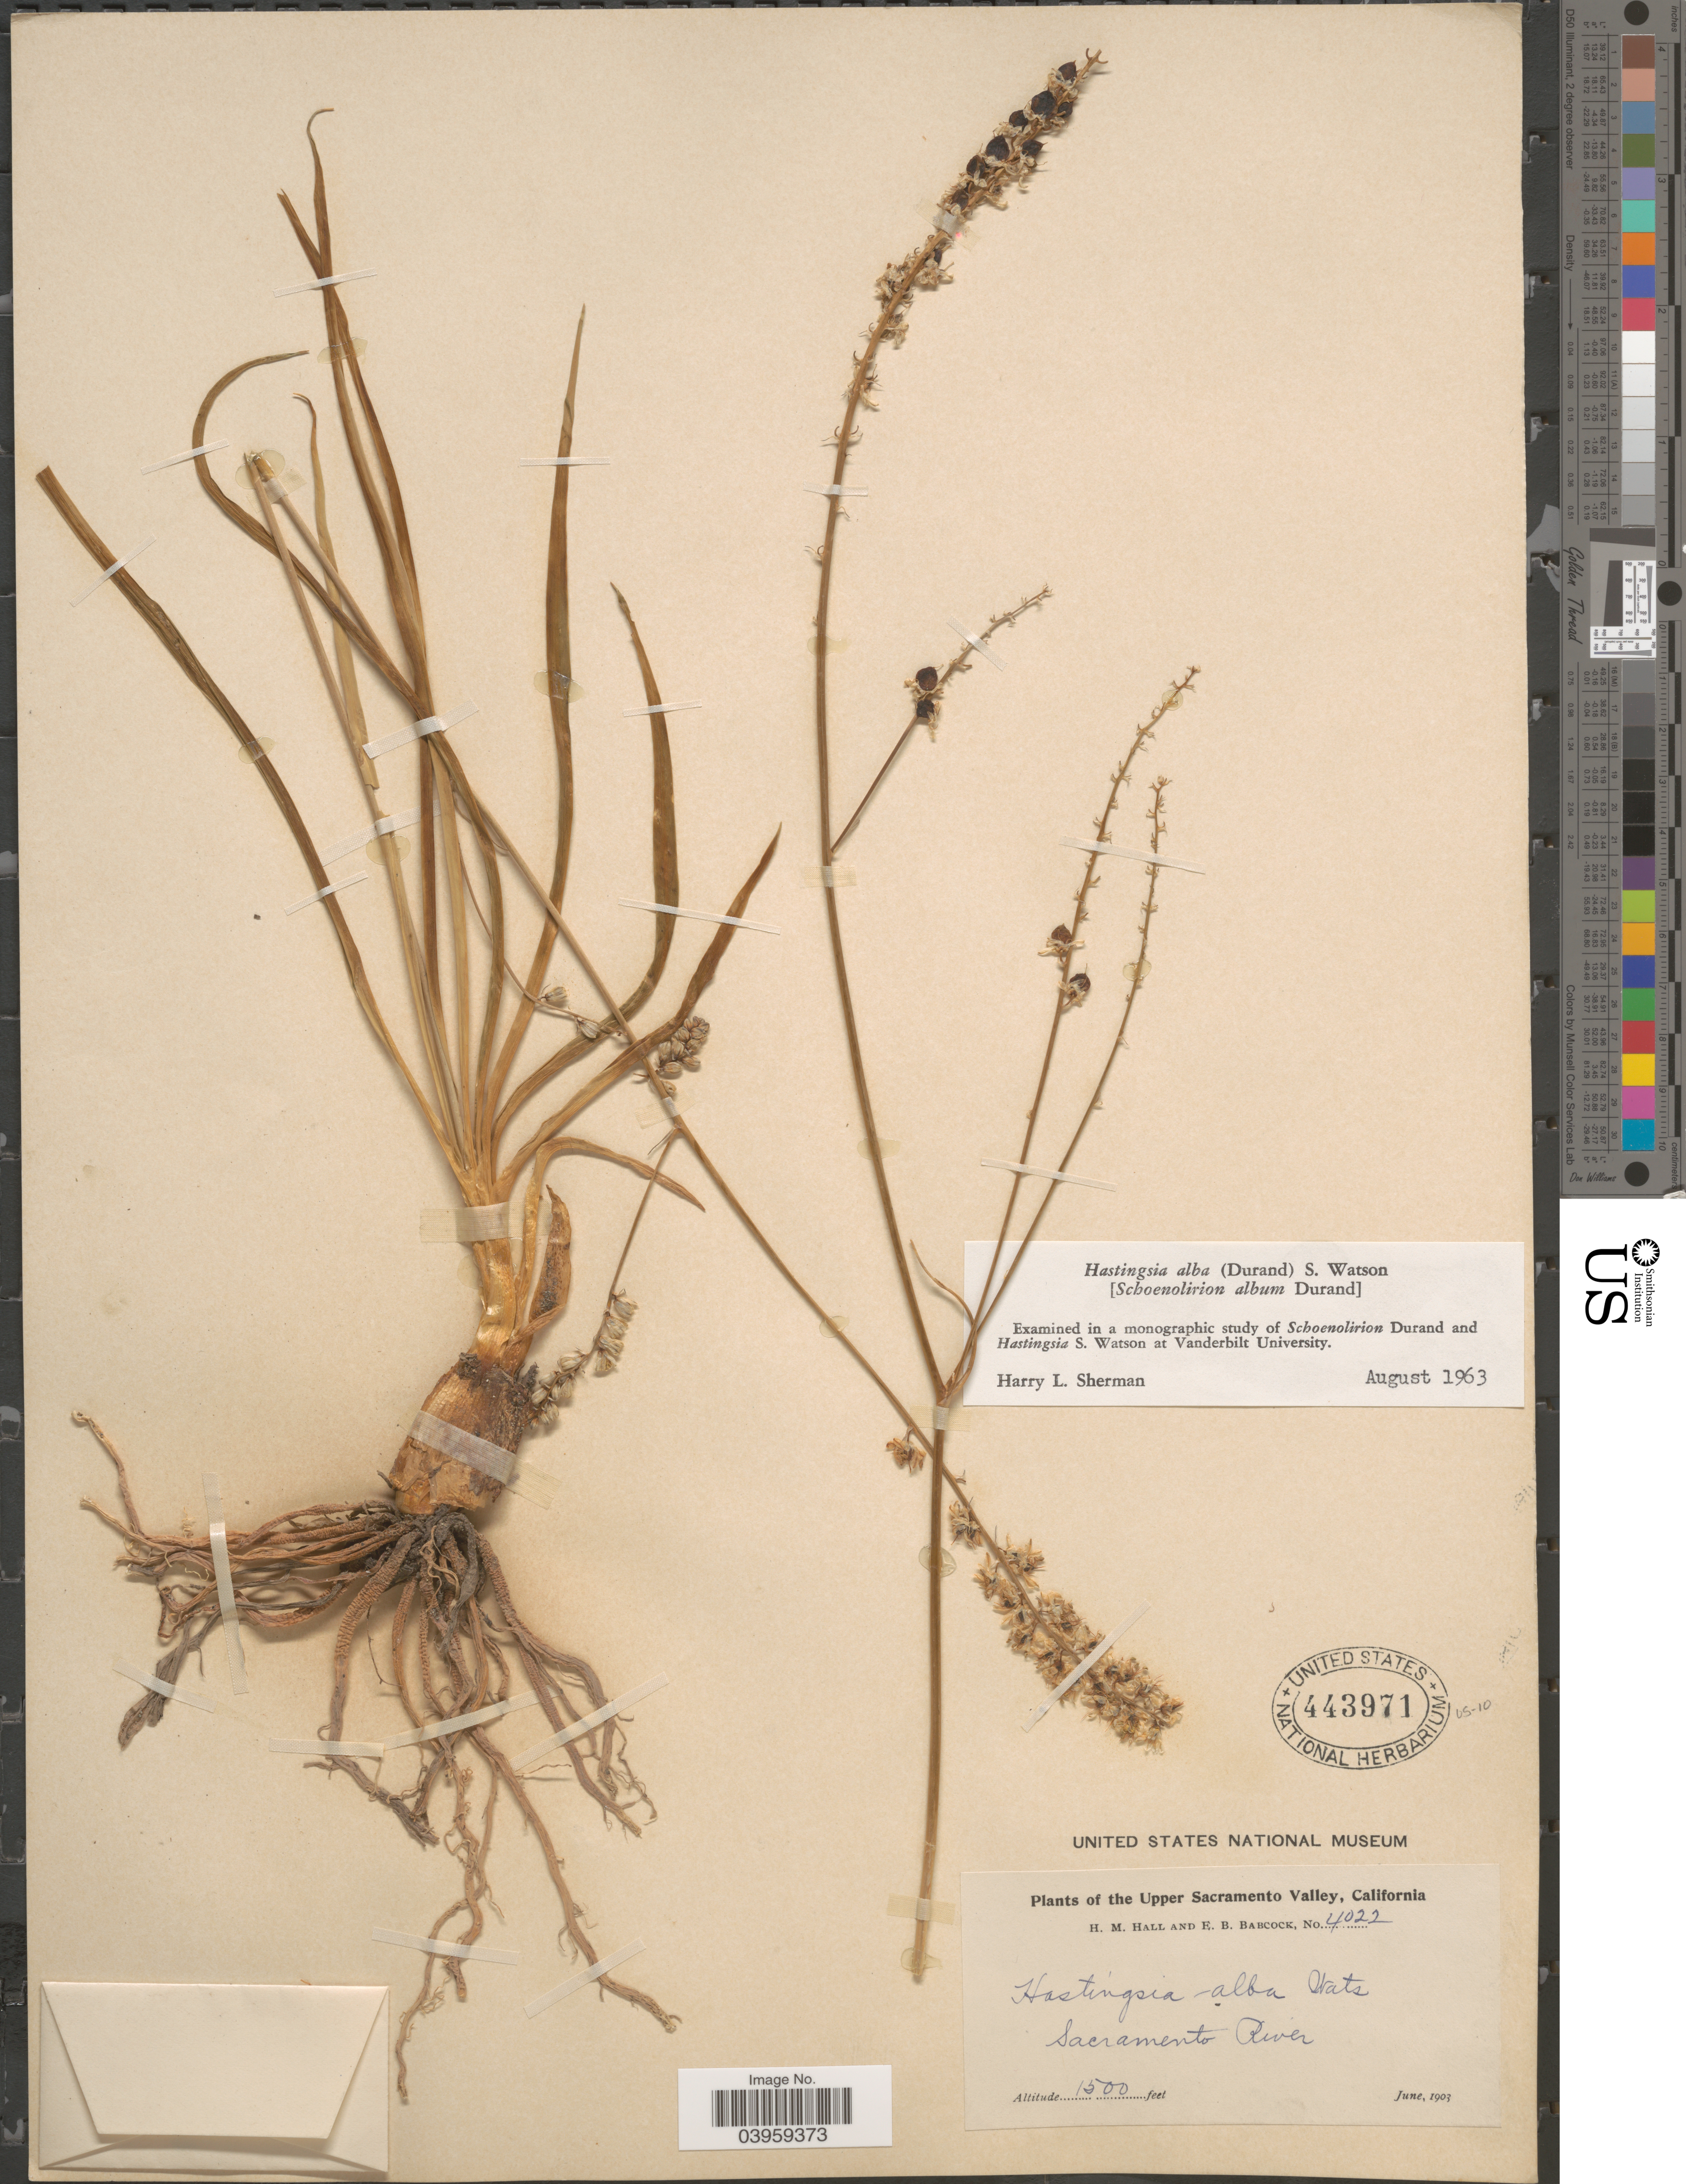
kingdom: Plantae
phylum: Tracheophyta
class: Liliopsida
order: Asparagales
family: Asparagaceae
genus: Hastingsia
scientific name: Hastingsia alba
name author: (Durand) S. Watson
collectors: H. M. Hall & E. B. Babcock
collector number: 4022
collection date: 1903-06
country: United States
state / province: California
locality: The Upper Sacramento Valley. Sacramento River.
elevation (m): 457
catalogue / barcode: US 443971